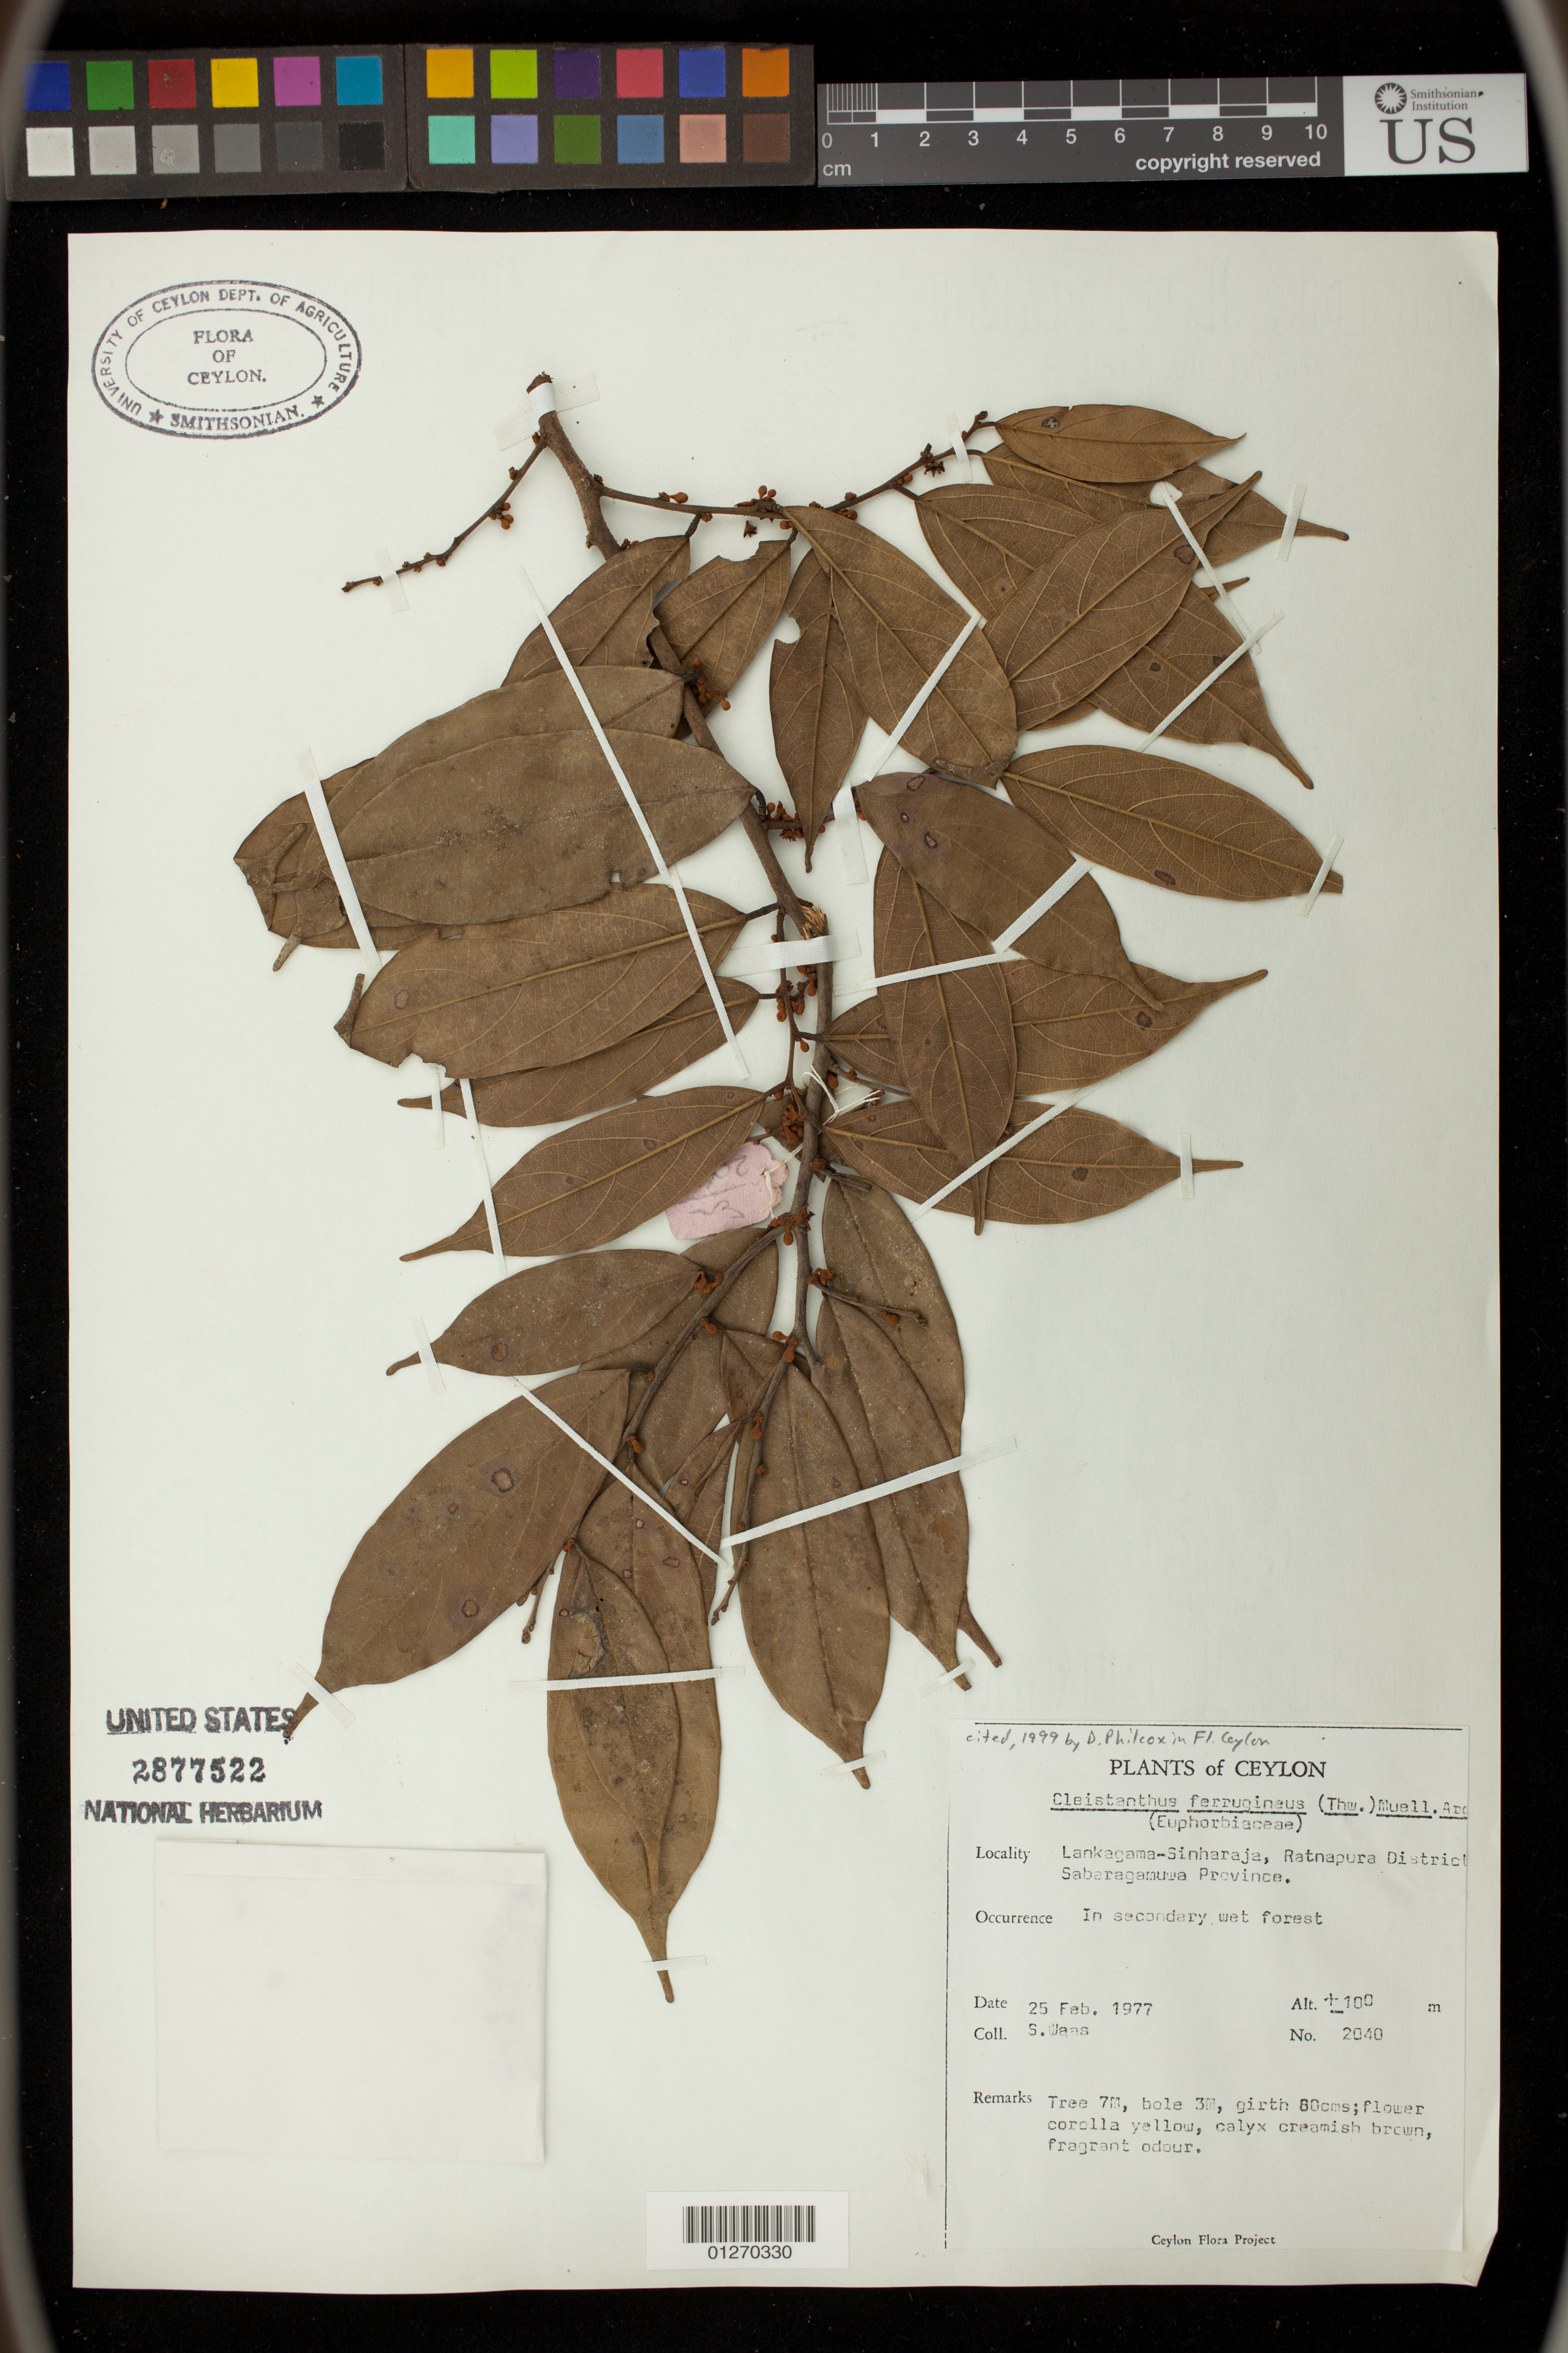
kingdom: Plantae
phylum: Tracheophyta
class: Magnoliopsida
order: Malpighiales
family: Phyllanthaceae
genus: Cleistanthus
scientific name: Cleistanthus ferrugineus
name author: (Thwaites) M. Arg.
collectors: S. Waas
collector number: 2040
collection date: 1977-02-25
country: Sri Lanka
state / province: Sabaragamuwa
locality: Lankagama-Sinharaja, Ratnapura District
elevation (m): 100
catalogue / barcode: US 2877522